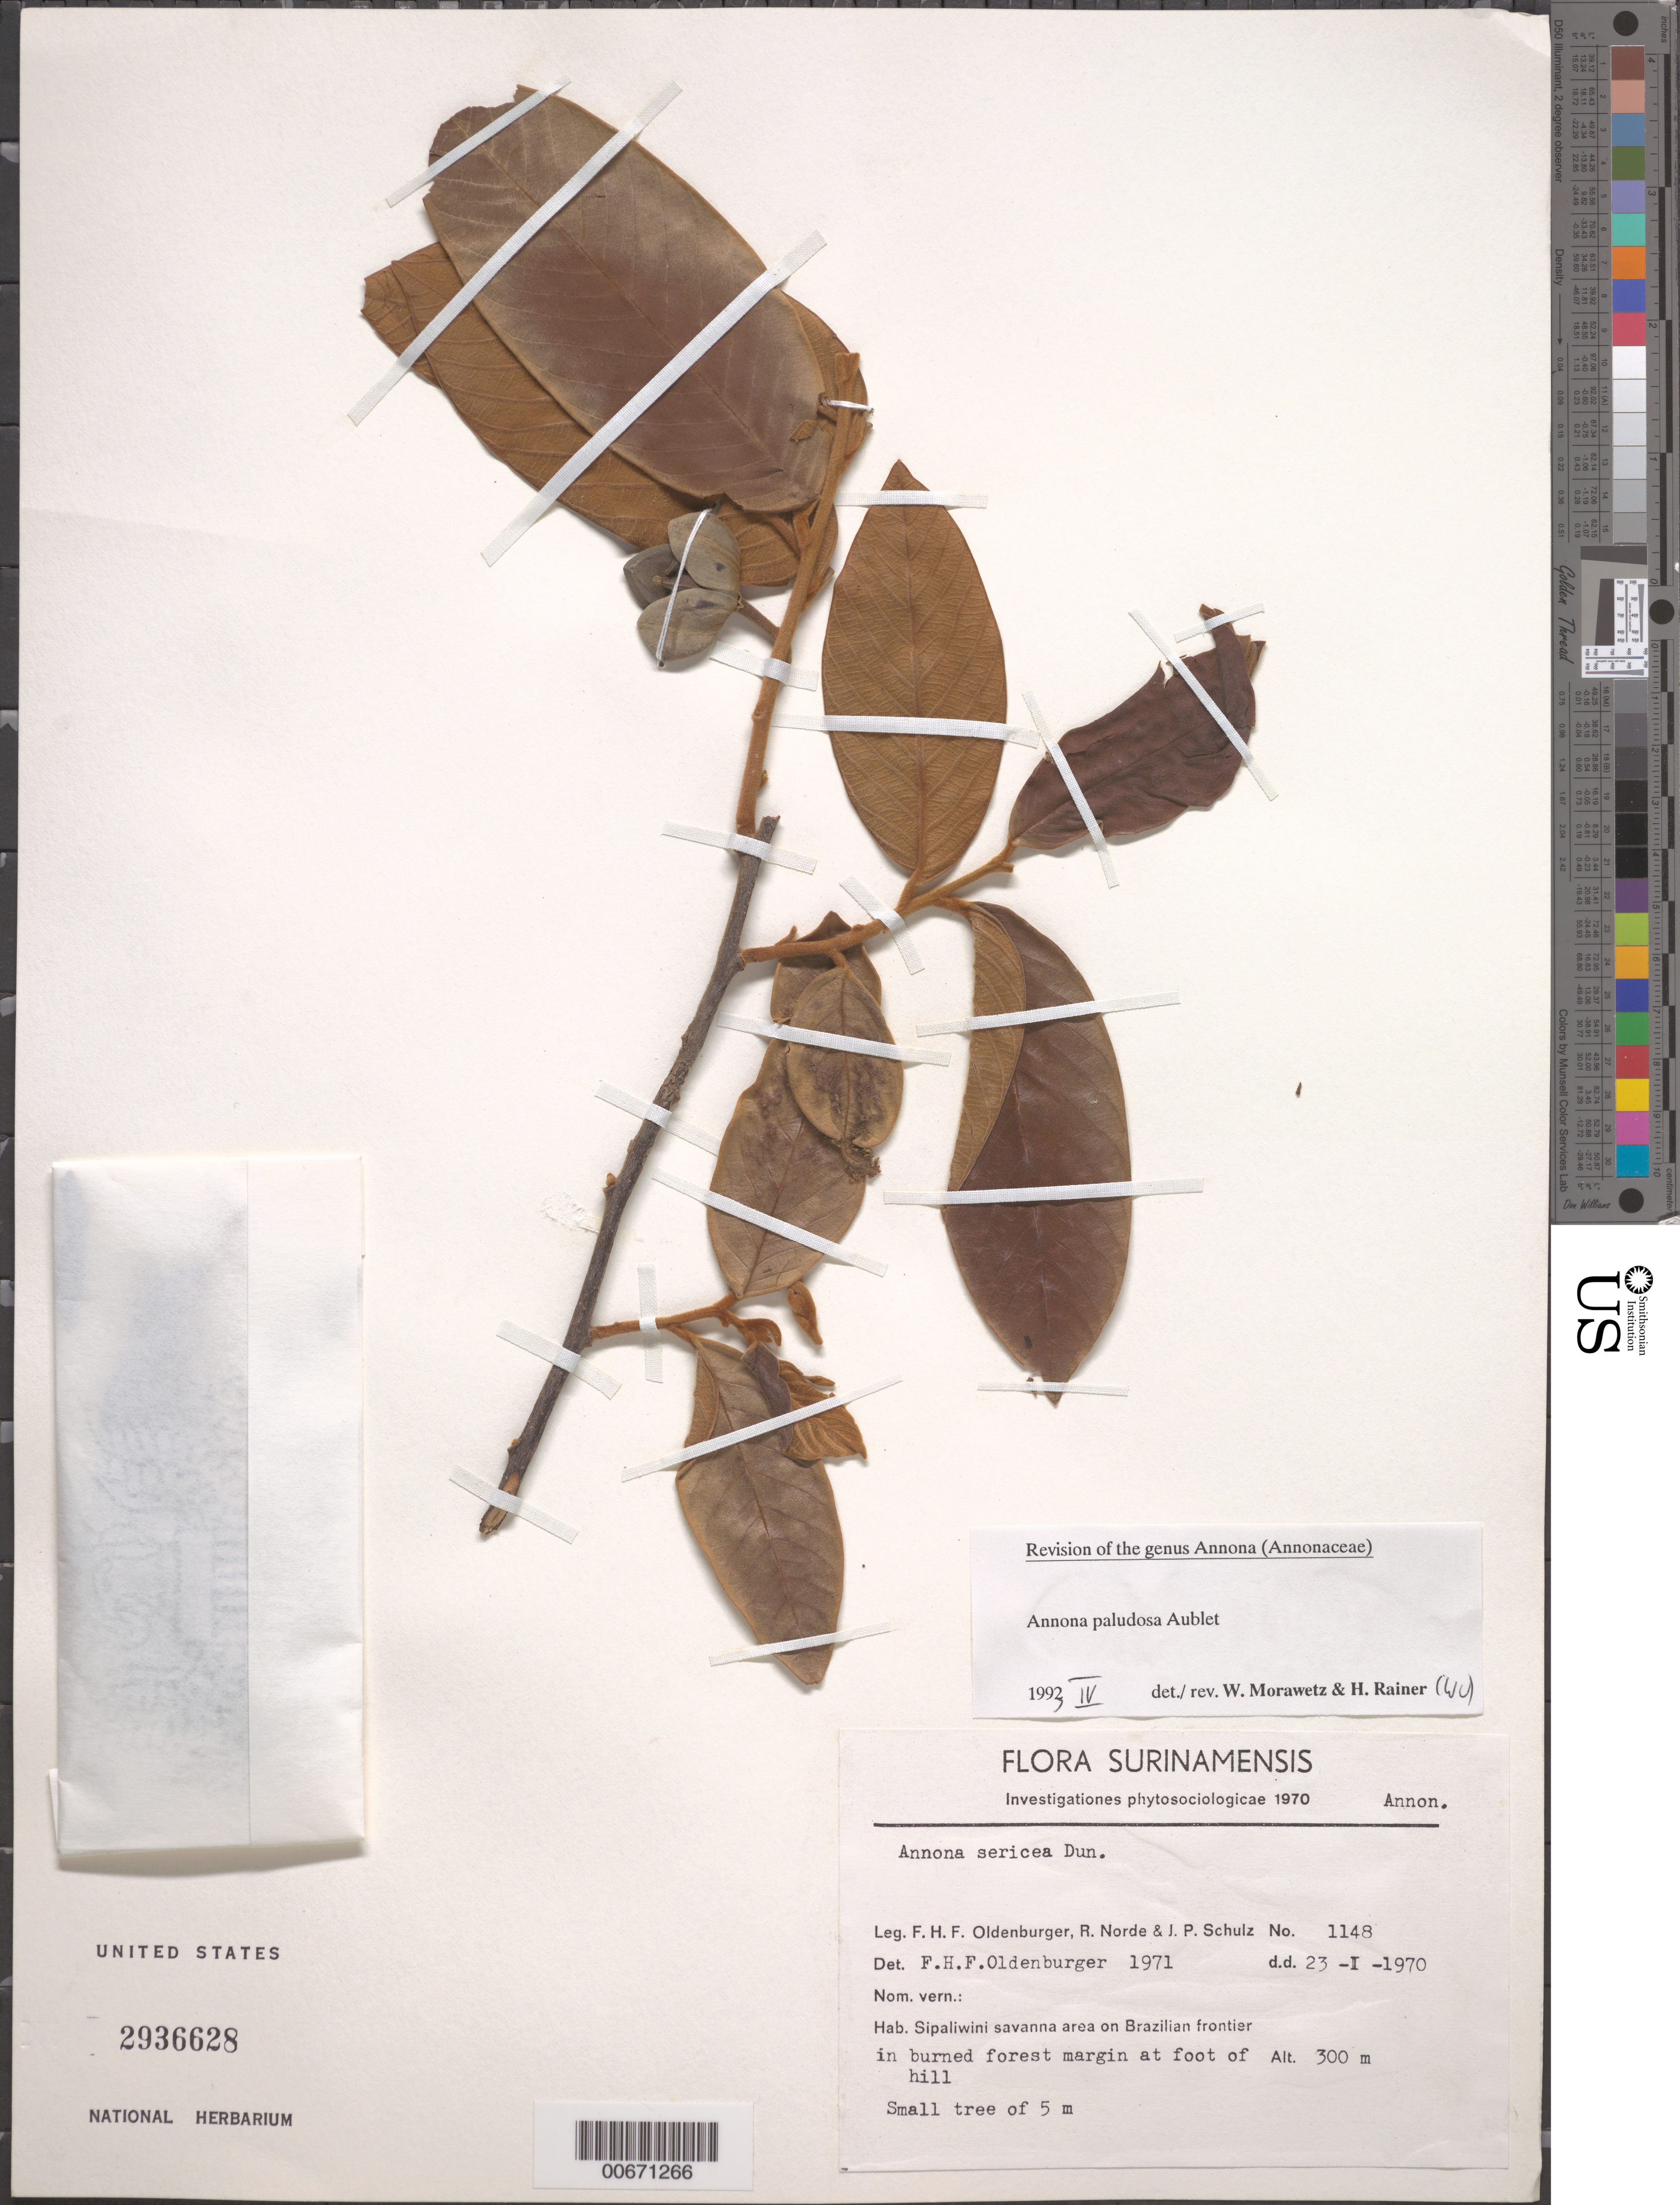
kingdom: Plantae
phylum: Tracheophyta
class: Magnoliopsida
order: Magnoliales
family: Annonaceae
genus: Annona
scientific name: Annona paludosa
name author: Aubl.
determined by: Morawetz, W. & Rainer, H.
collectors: F. Oldenburger, R. Norde & J. P. Schulz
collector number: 1148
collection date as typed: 23-Jan-70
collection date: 1970-01-23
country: Suriname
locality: Sipaliwini Savanna, Brazilian frontier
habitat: Burned forest margin at foot of hill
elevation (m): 300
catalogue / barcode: US 2936628